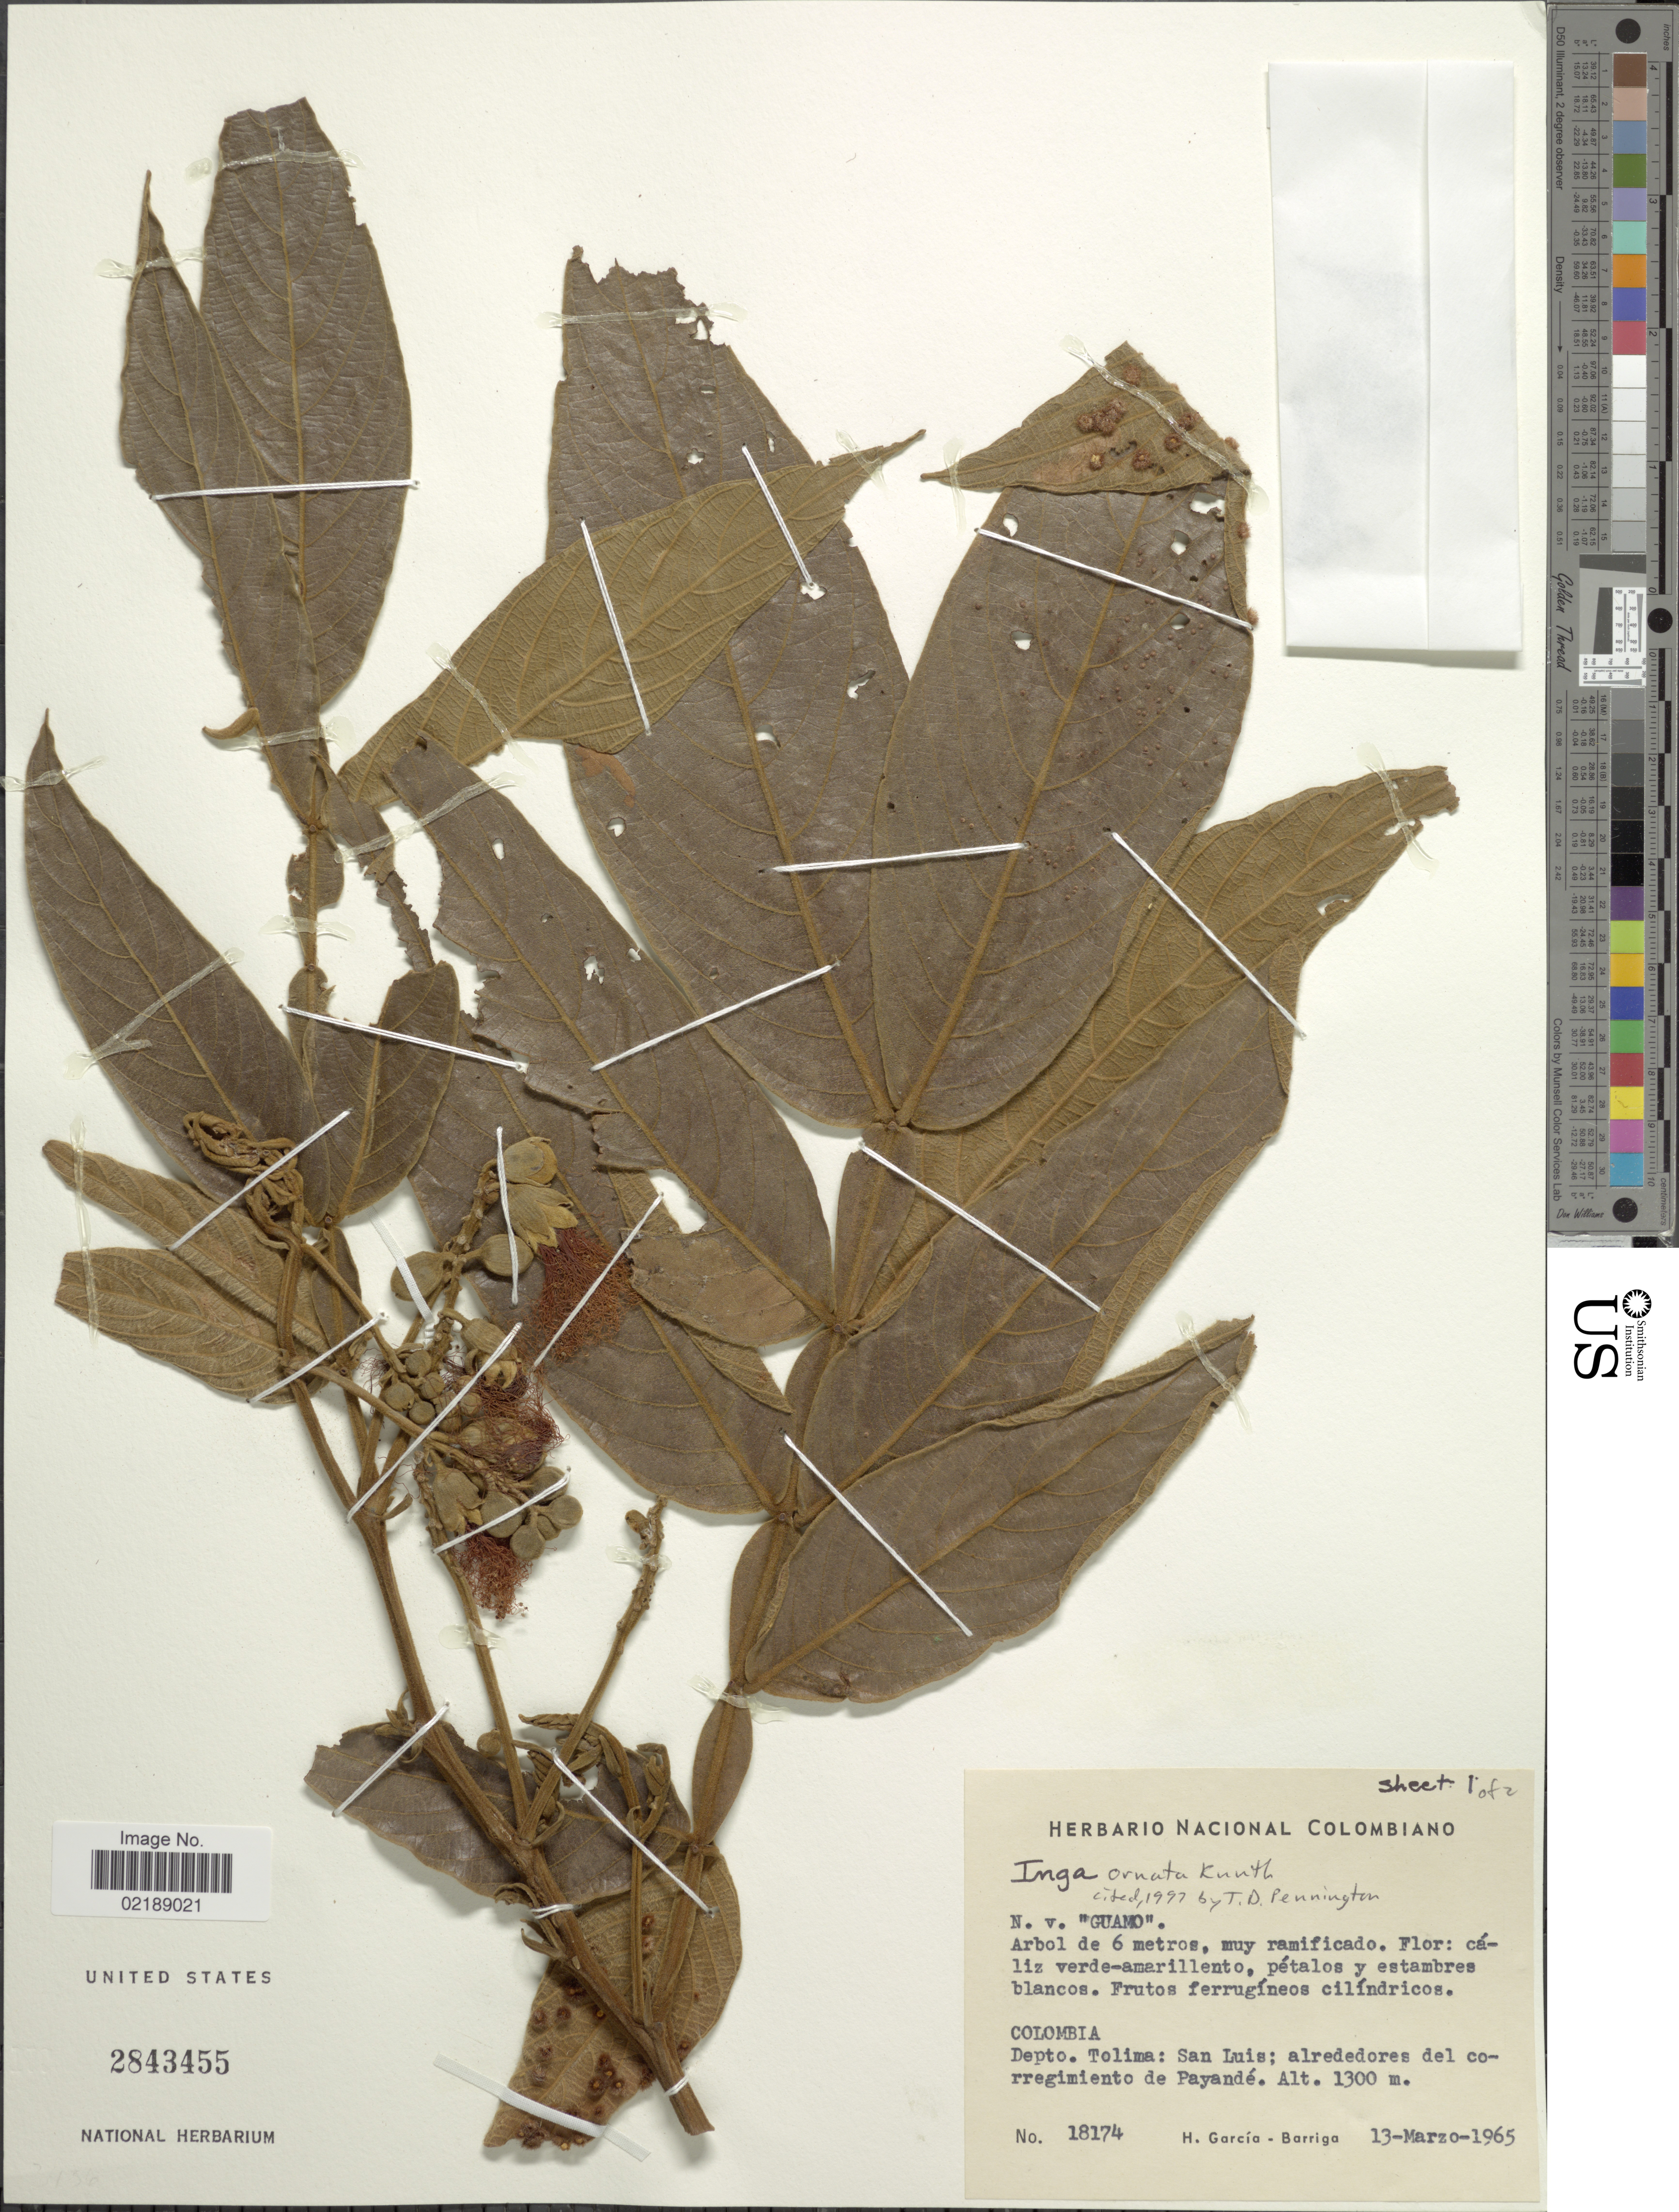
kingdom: Plantae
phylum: Tracheophyta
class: Magnoliopsida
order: Fabales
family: Fabaceae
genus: Inga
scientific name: Inga ornata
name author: Kunth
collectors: H. García Barriga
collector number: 18174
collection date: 1965-03-13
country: Colombia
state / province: Tolima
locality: San Luis, alrededores del corregimiento de Payande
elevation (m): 1300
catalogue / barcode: US 2843455